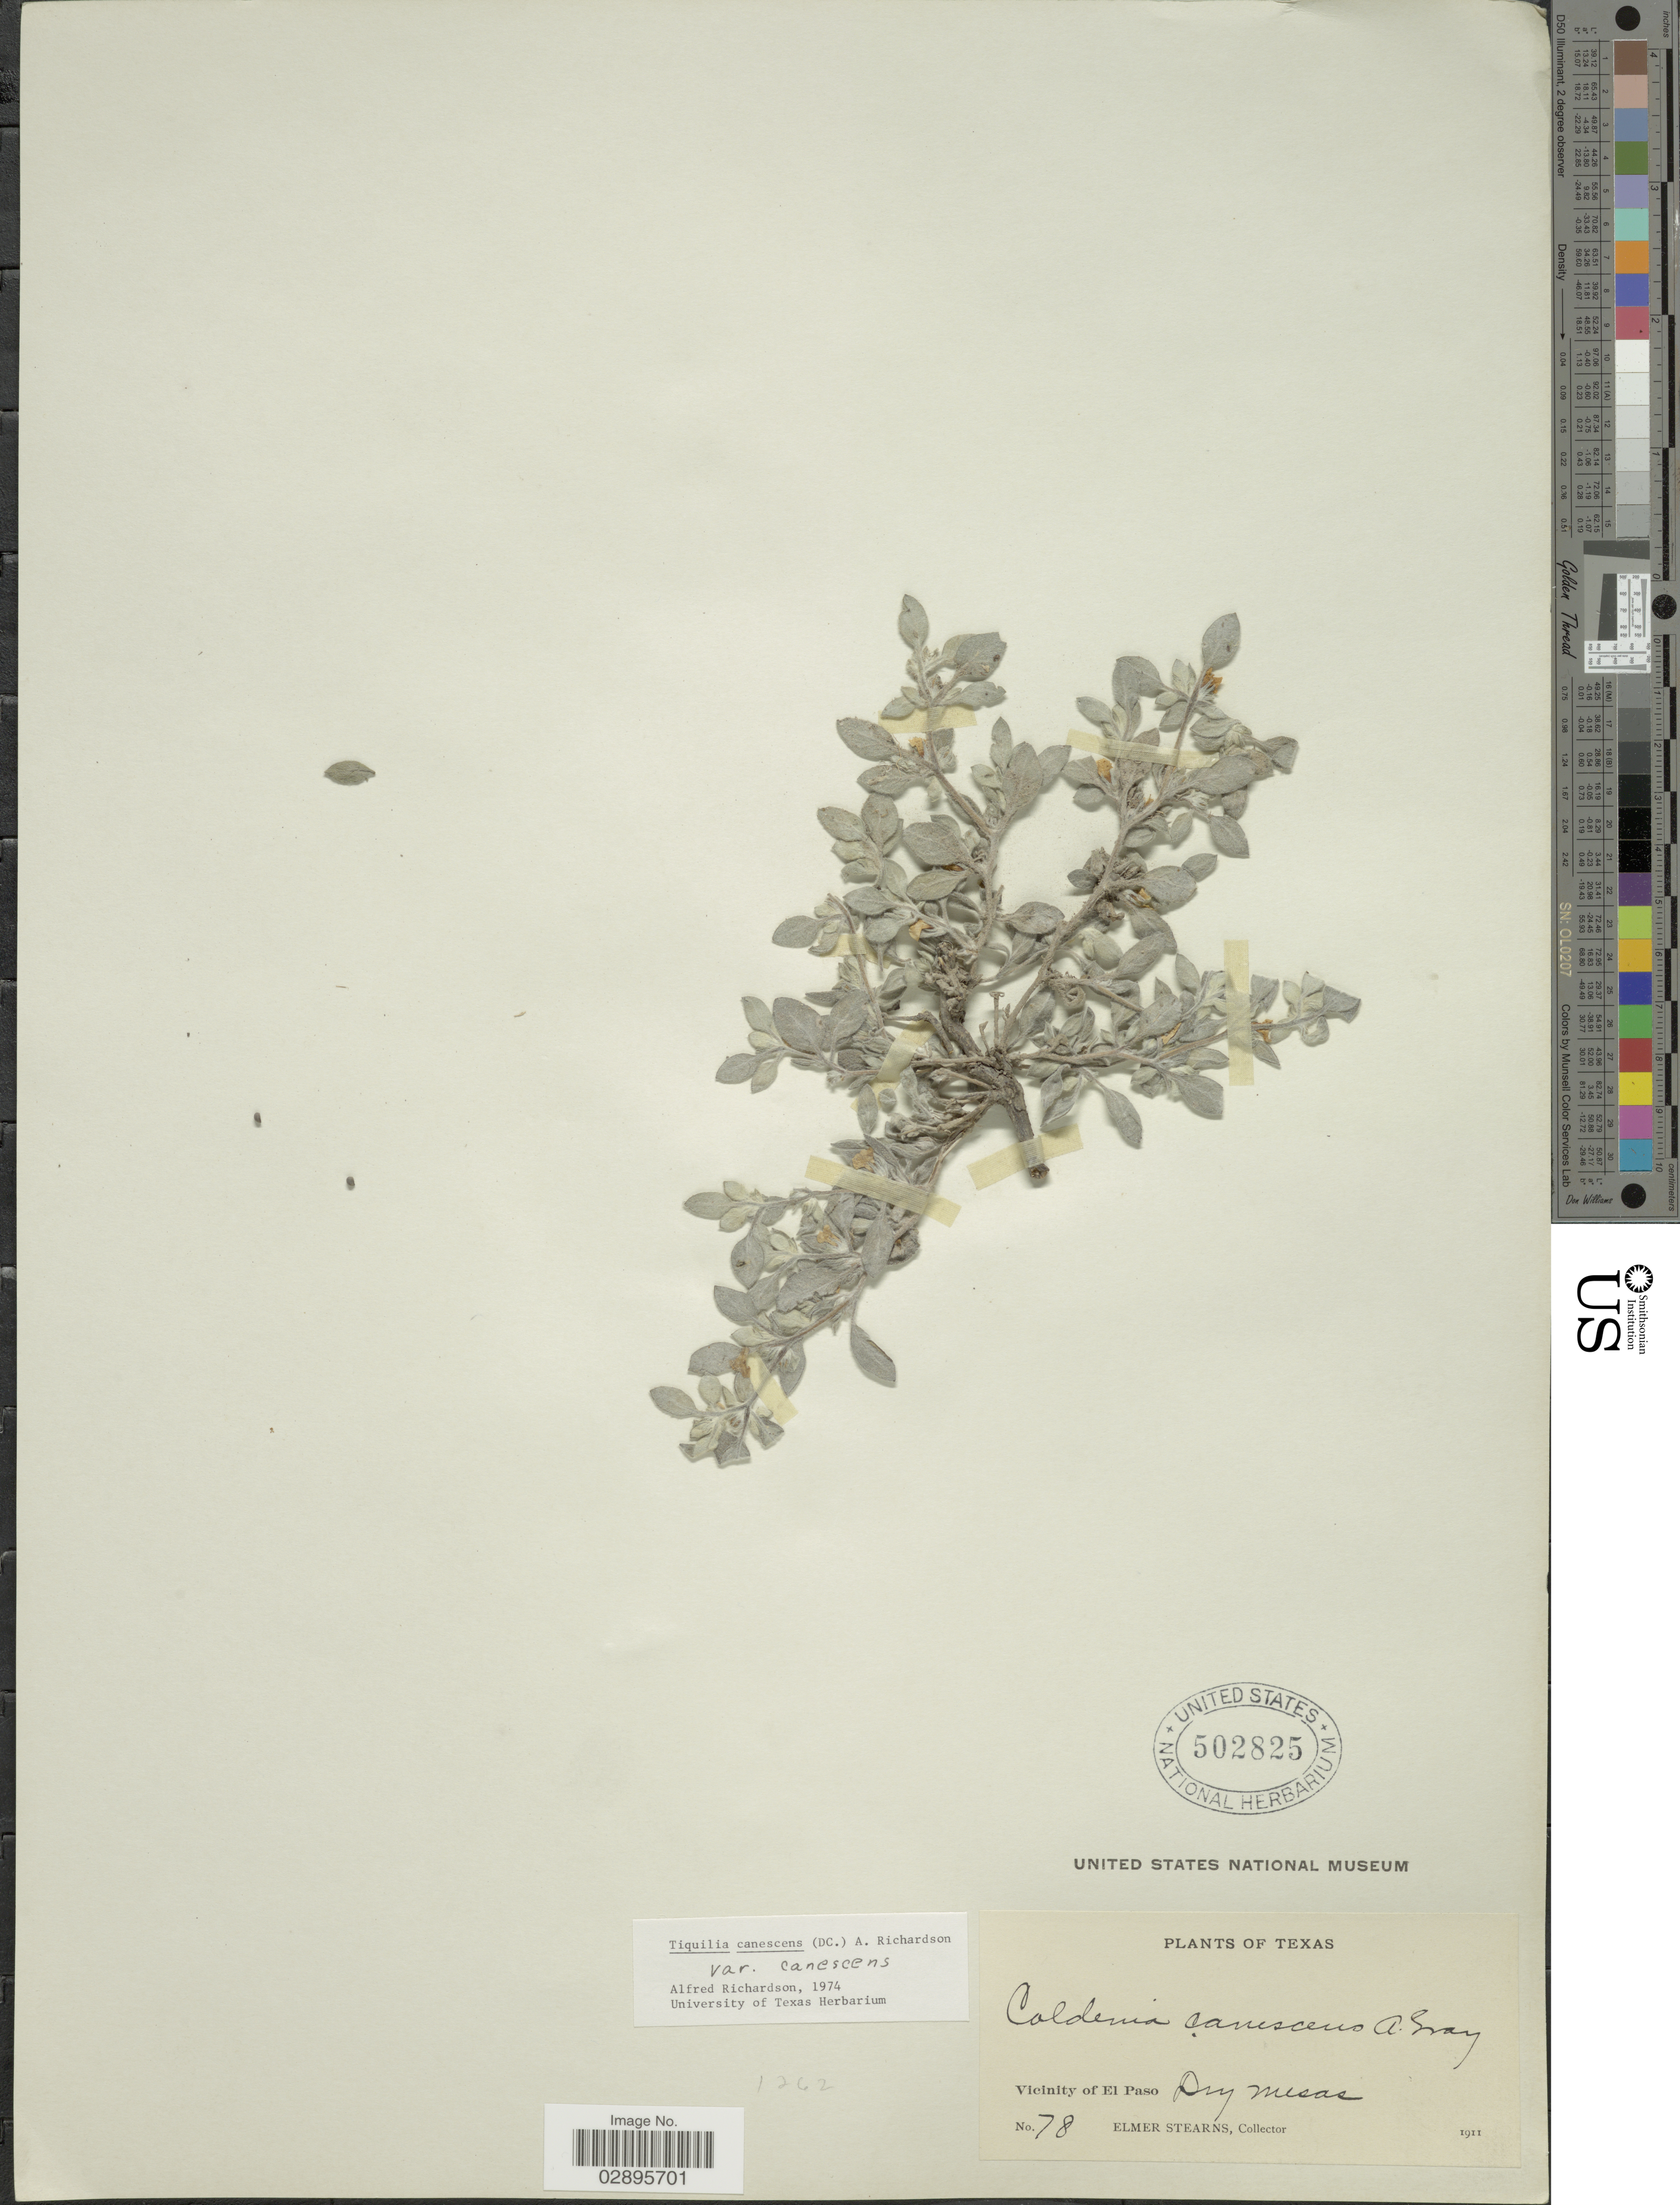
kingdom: Plantae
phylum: Tracheophyta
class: Magnoliopsida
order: Boraginales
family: Ehretiaceae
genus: Tiquilia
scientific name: Tiquilia canescens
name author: (DC.) A.T. Richardson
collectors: E. Stearns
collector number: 78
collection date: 1911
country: United States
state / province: Texas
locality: Vicinity of El Paso. Dry mesas.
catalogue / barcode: US 502825